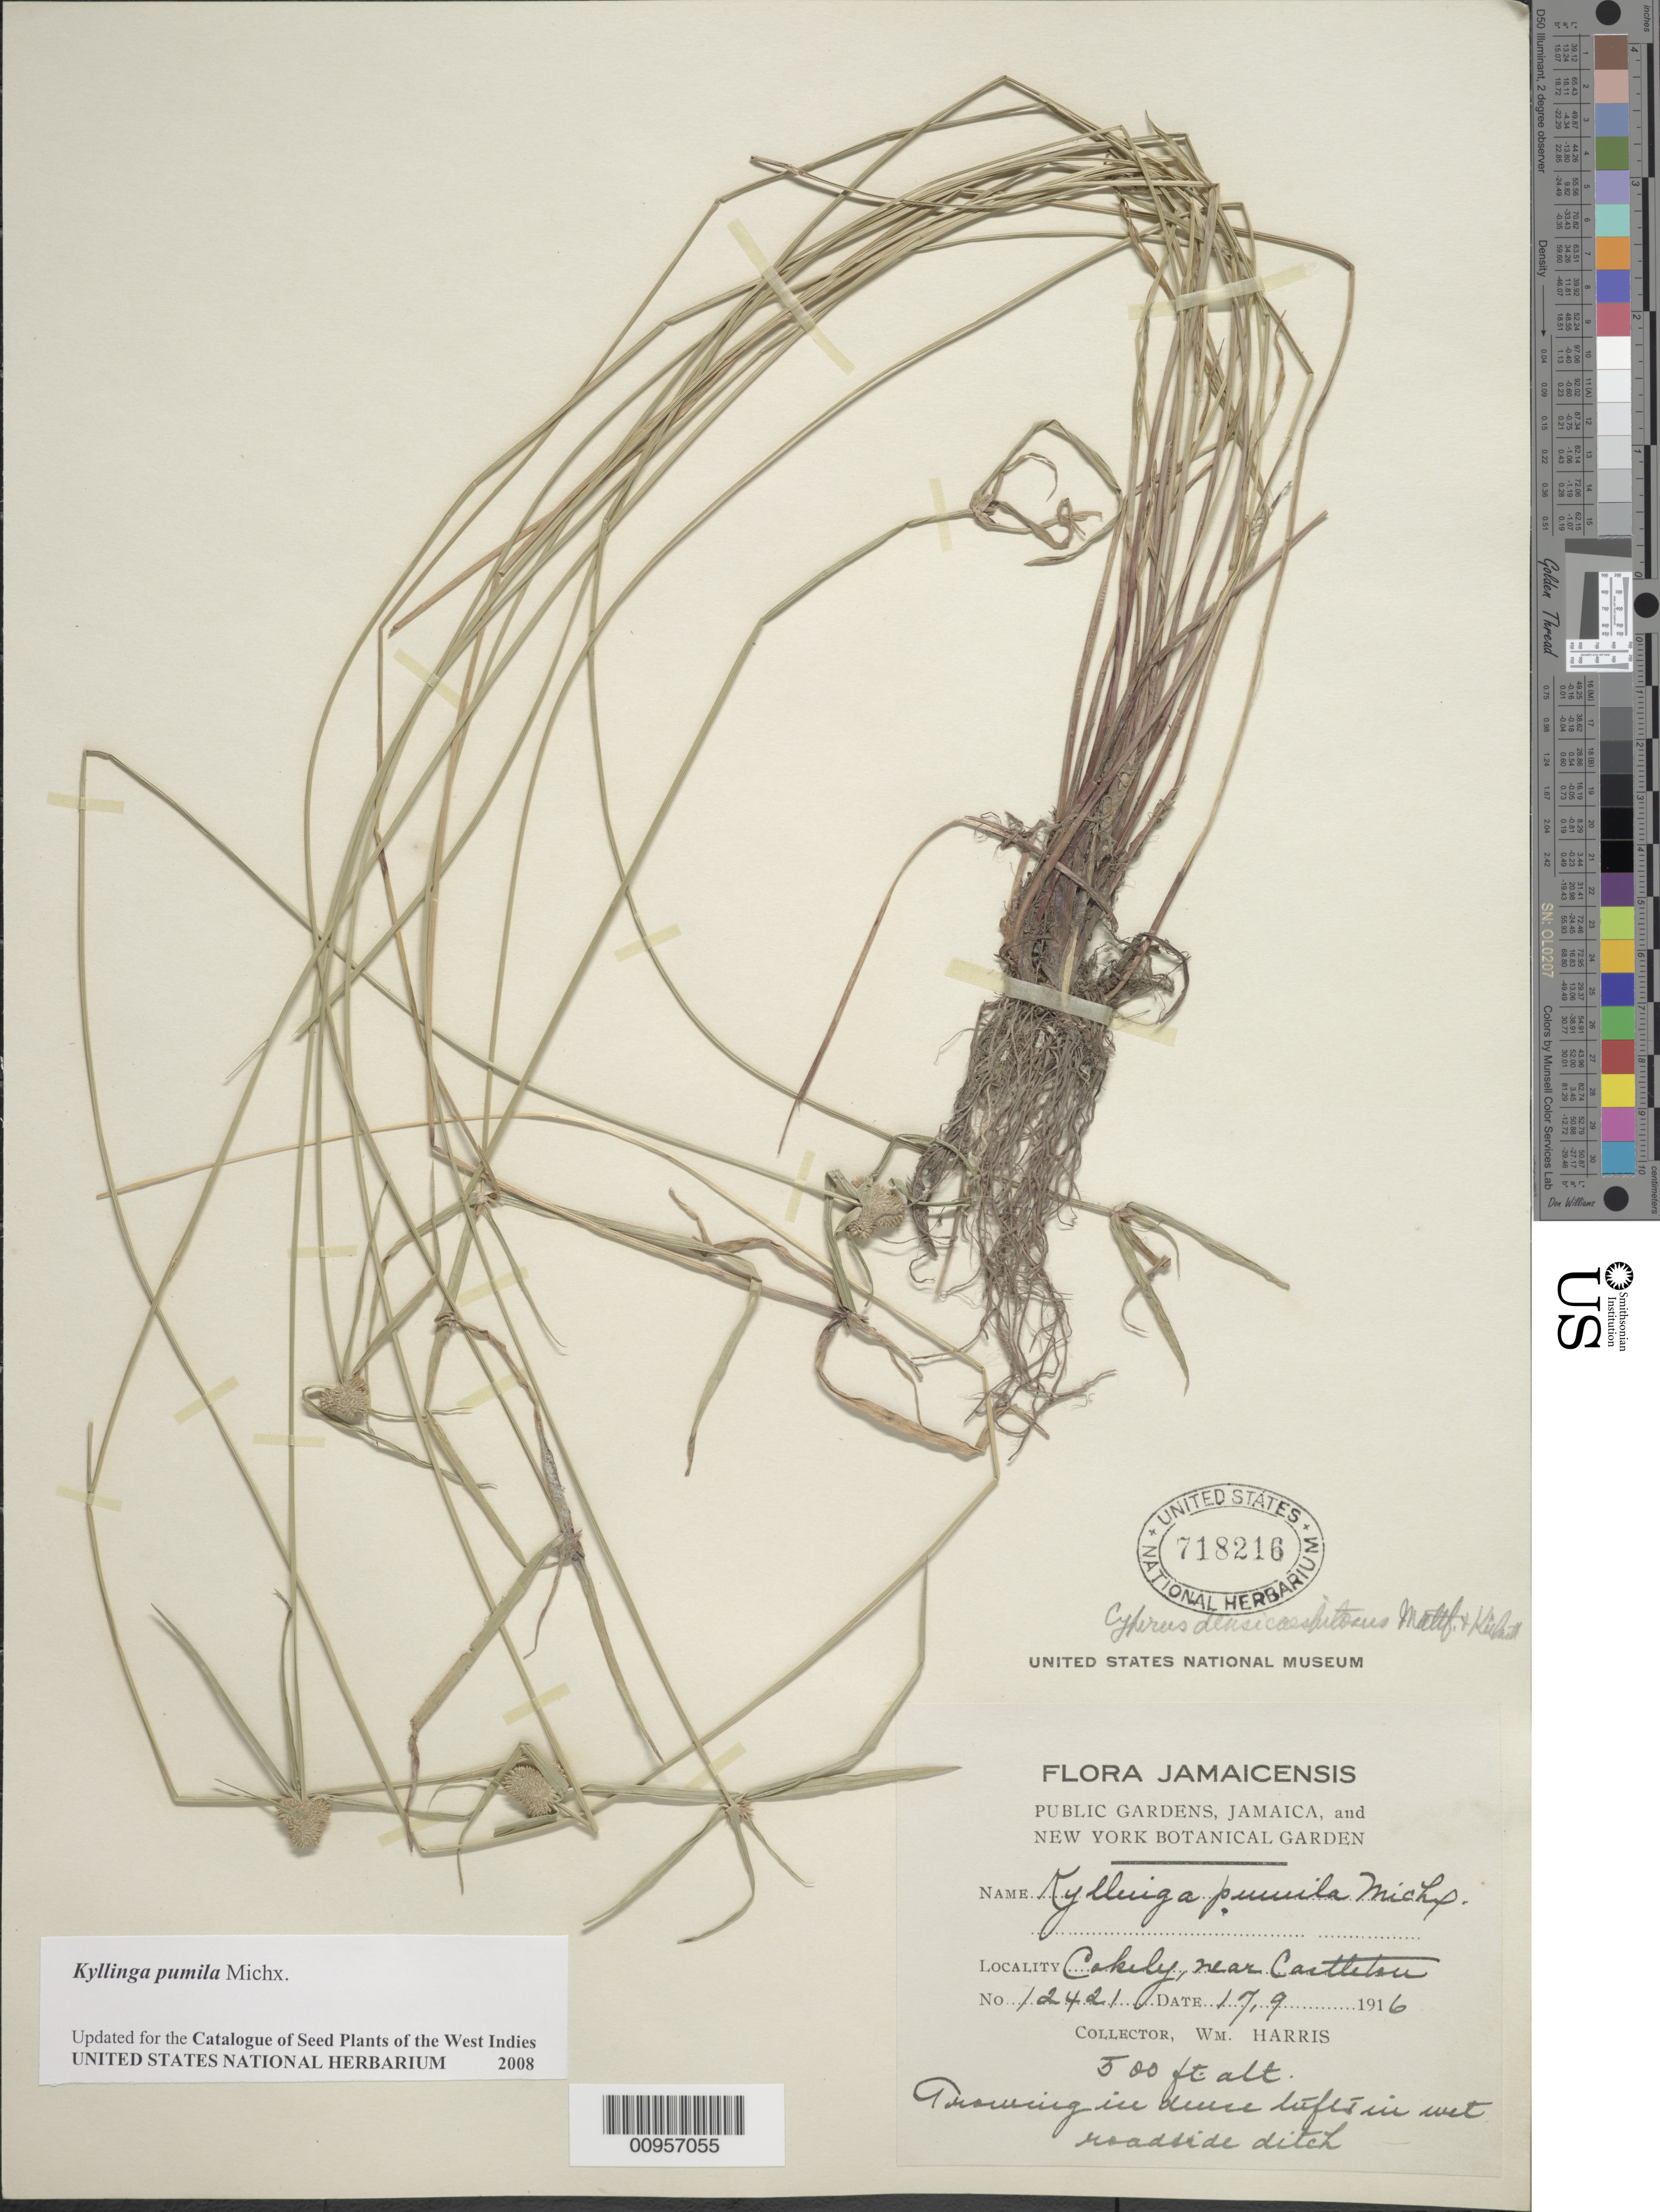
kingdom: Plantae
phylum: Tracheophyta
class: Liliopsida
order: Poales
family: Cyperaceae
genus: Cyperus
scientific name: Cyperus hortensis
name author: (Salzm. ex Steud.) Dorr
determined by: Strong, Mark T., (BOT), Smithsonian Institution - National Museum of Natural History (UNITED STATES)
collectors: W. H. Harris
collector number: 12421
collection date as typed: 17 Sep 1916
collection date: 1916-09-17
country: Jamaica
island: Jamaica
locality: Cakely, near Catherine, in roadside ditch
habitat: In wet roadside ditch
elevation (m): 152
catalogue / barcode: US 718216